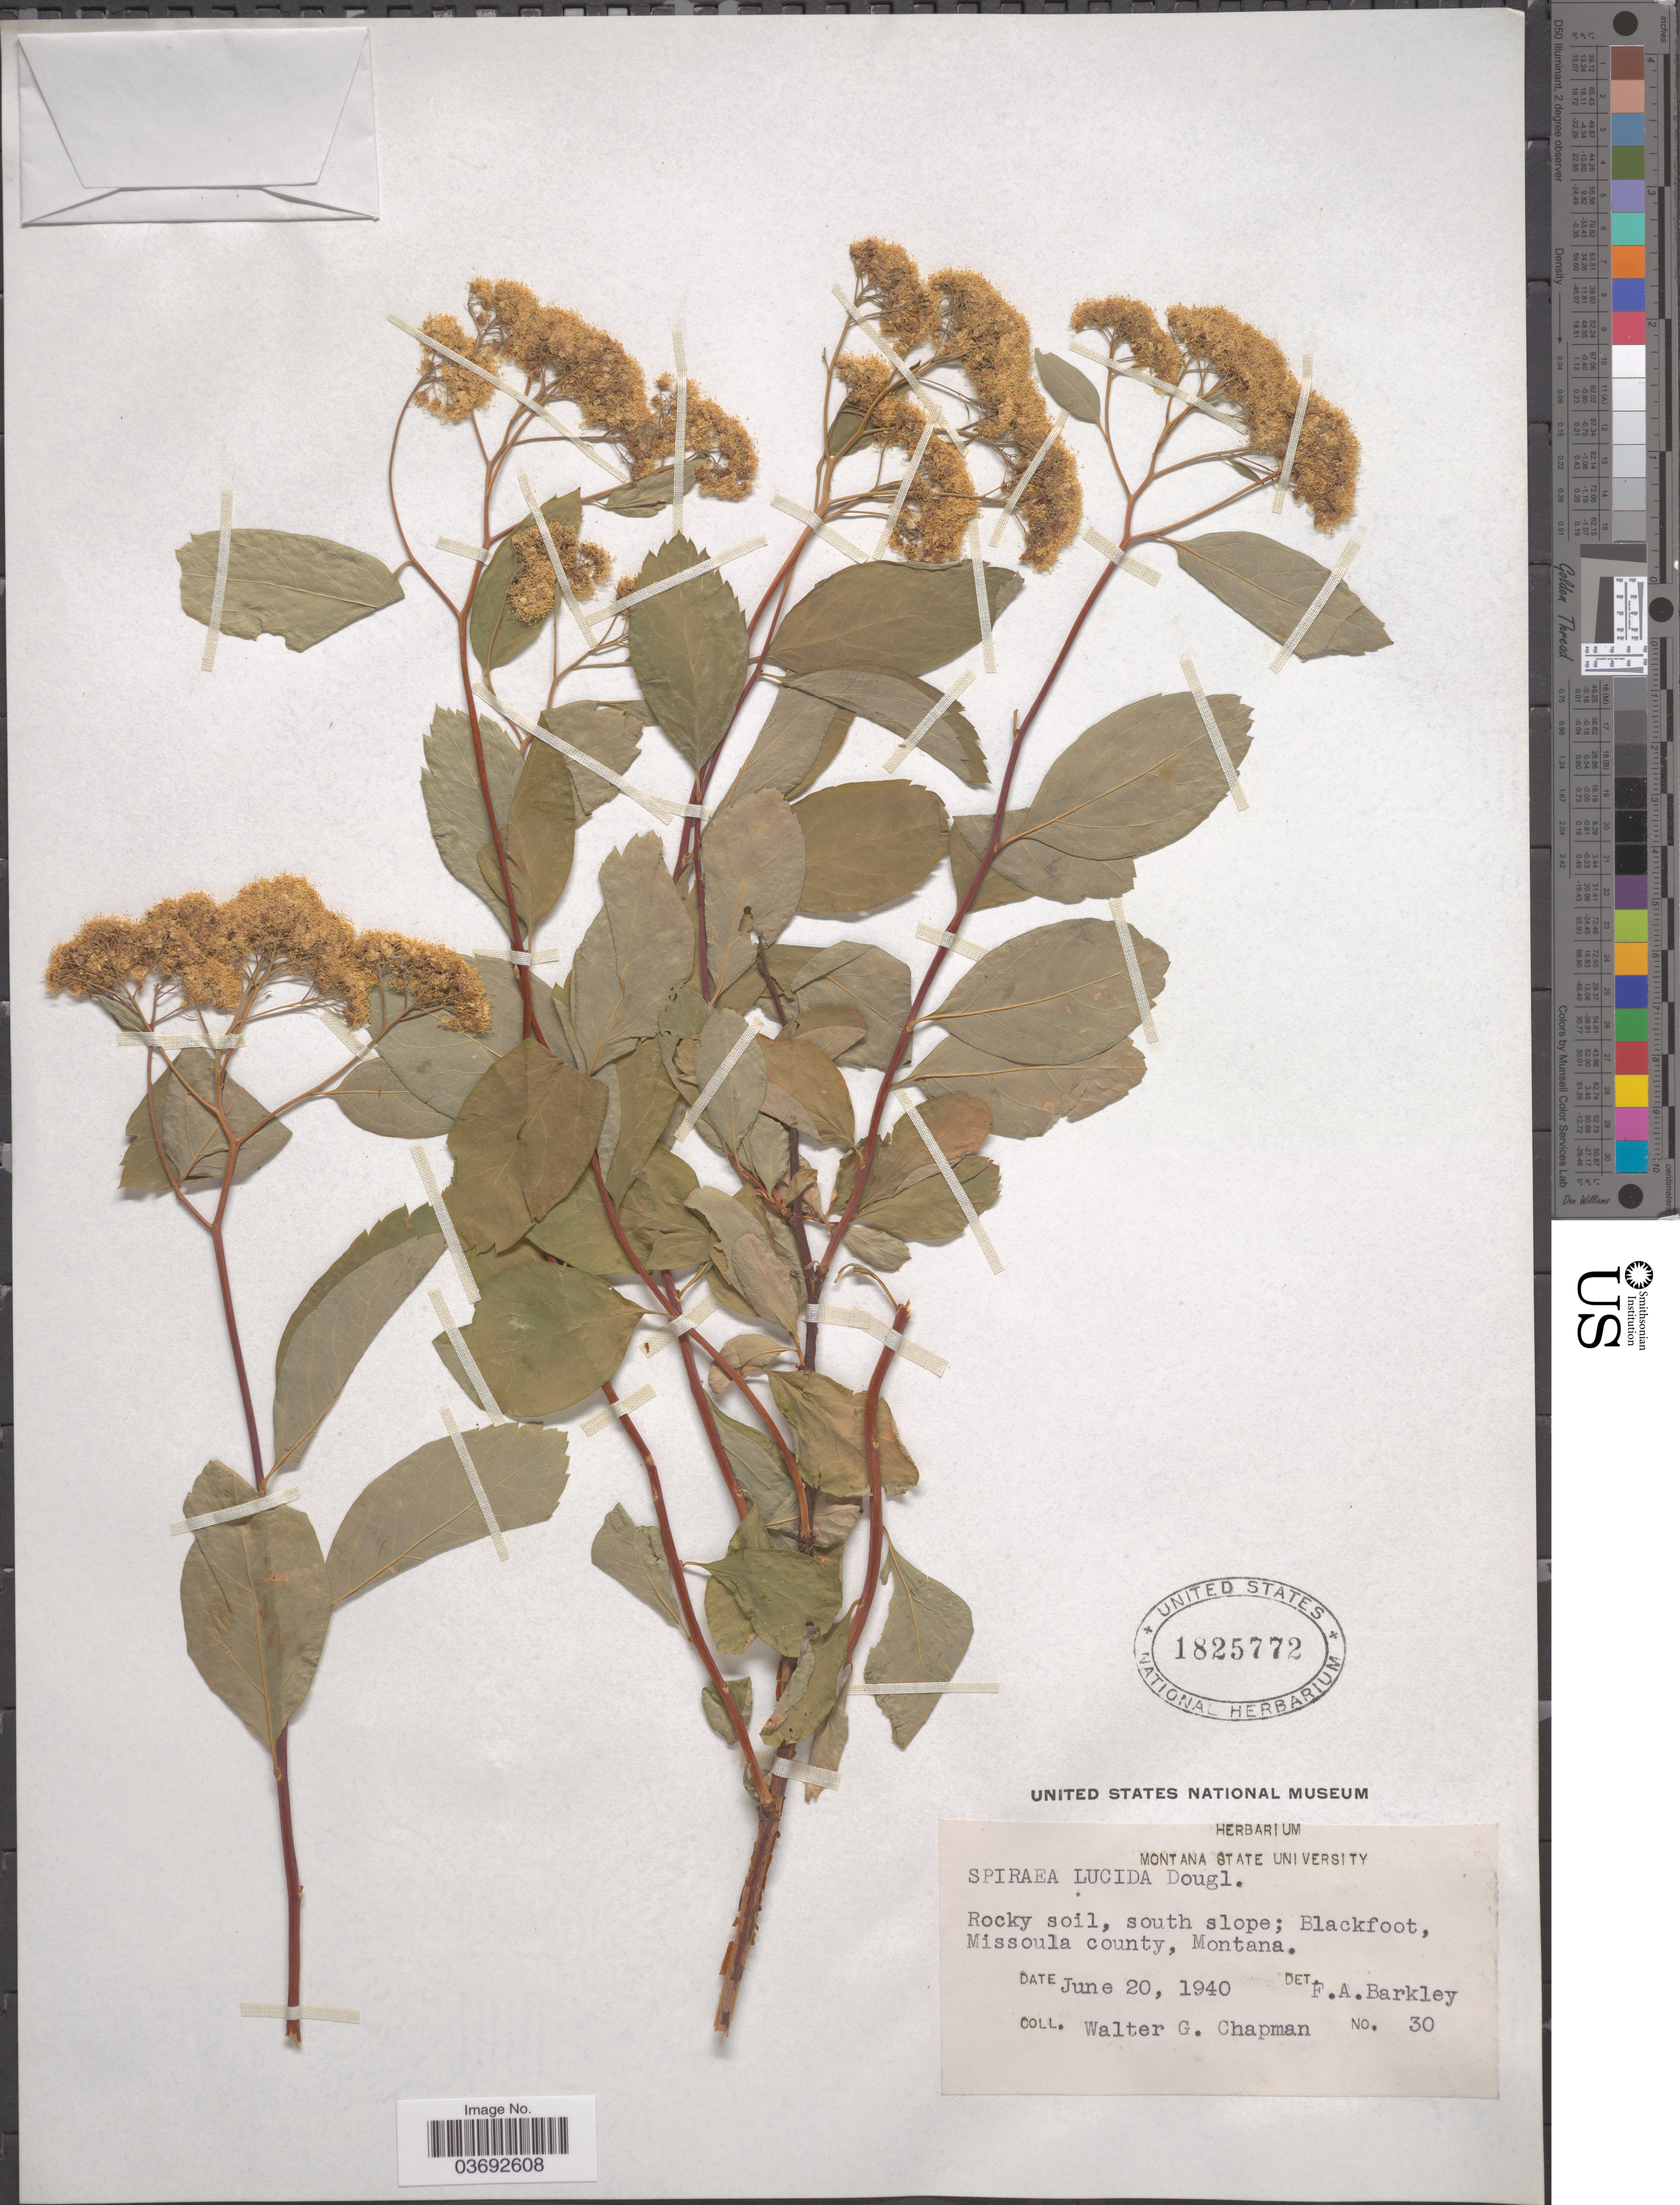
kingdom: Plantae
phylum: Tracheophyta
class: Magnoliopsida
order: Rosales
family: Rosaceae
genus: Spiraea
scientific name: Spiraea lucida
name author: Douglas ex Greene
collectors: W. G. Chapman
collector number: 30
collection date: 1940-06-20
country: United States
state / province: Montana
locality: South slope; Blackfoot, Missoula County.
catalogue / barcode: US 1825772